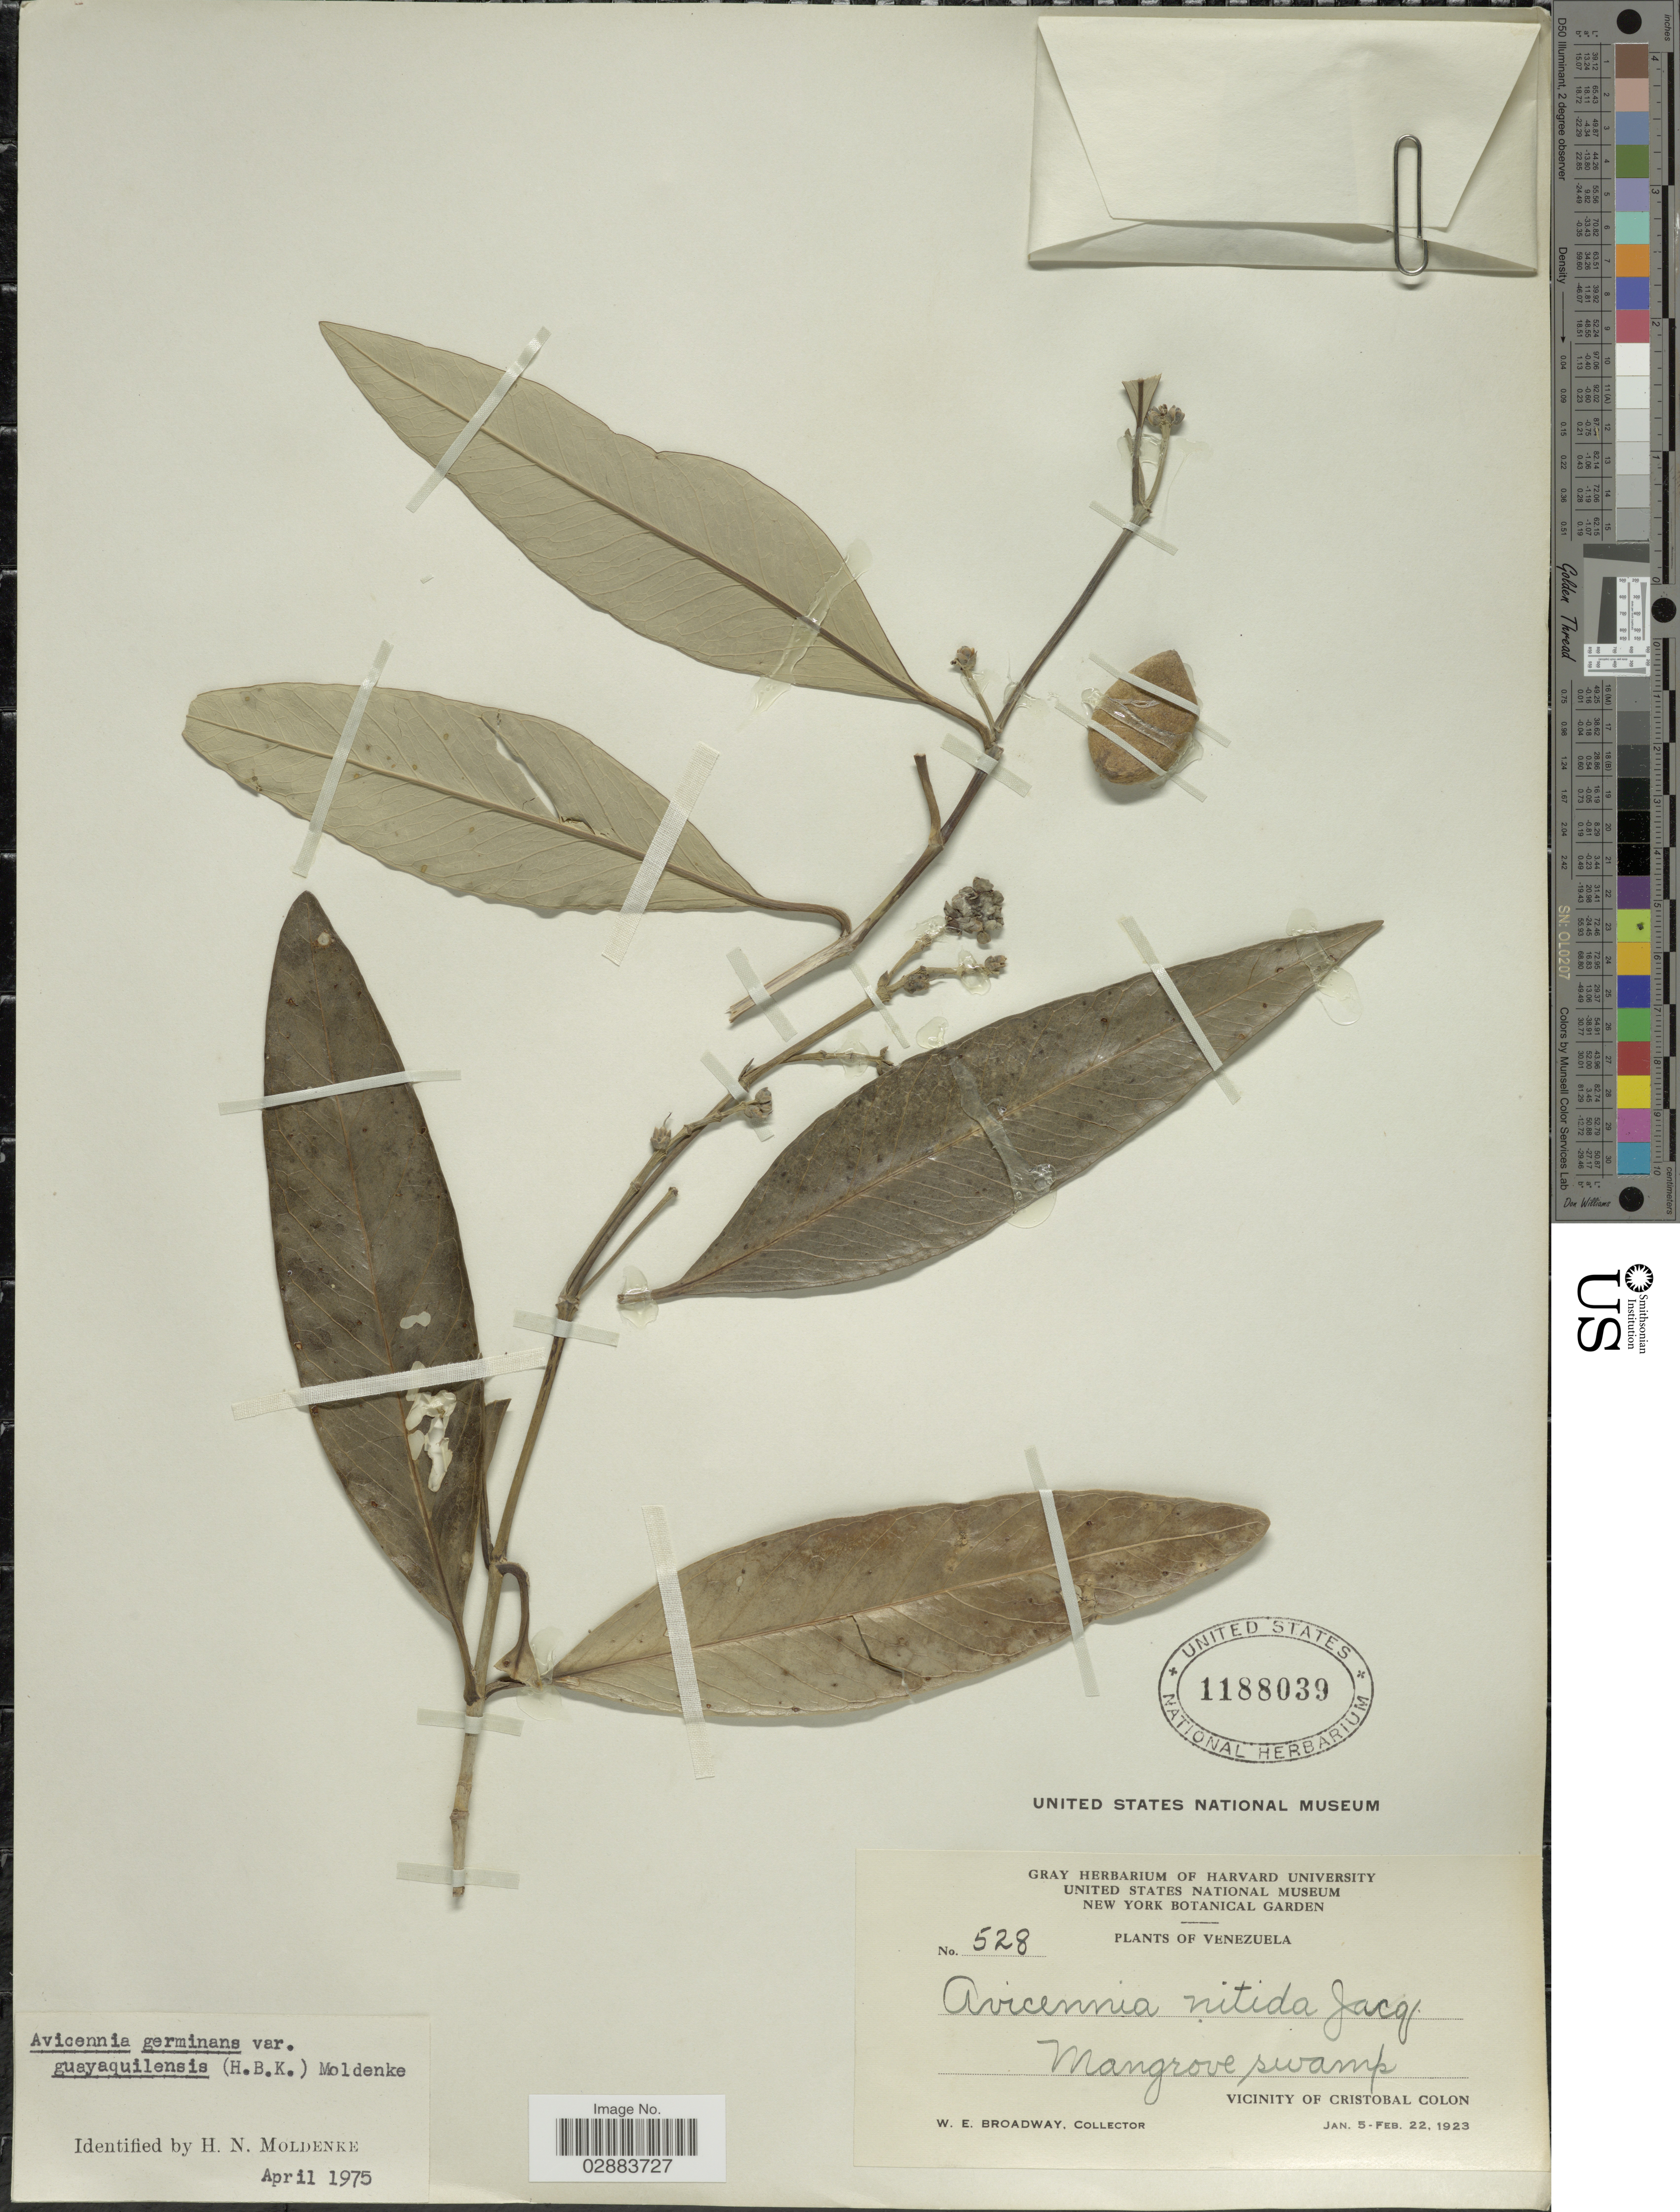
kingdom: Plantae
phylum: Tracheophyta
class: Magnoliopsida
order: Lamiales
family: Acanthaceae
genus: Avicennia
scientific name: Avicennia germinans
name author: (L.) L.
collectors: W. E. Broadway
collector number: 528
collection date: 1923-01-05/1923-02-22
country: Venezuela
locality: Mangrove swamp. Vicinity of Cristobal Colon.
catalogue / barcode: US 1188039